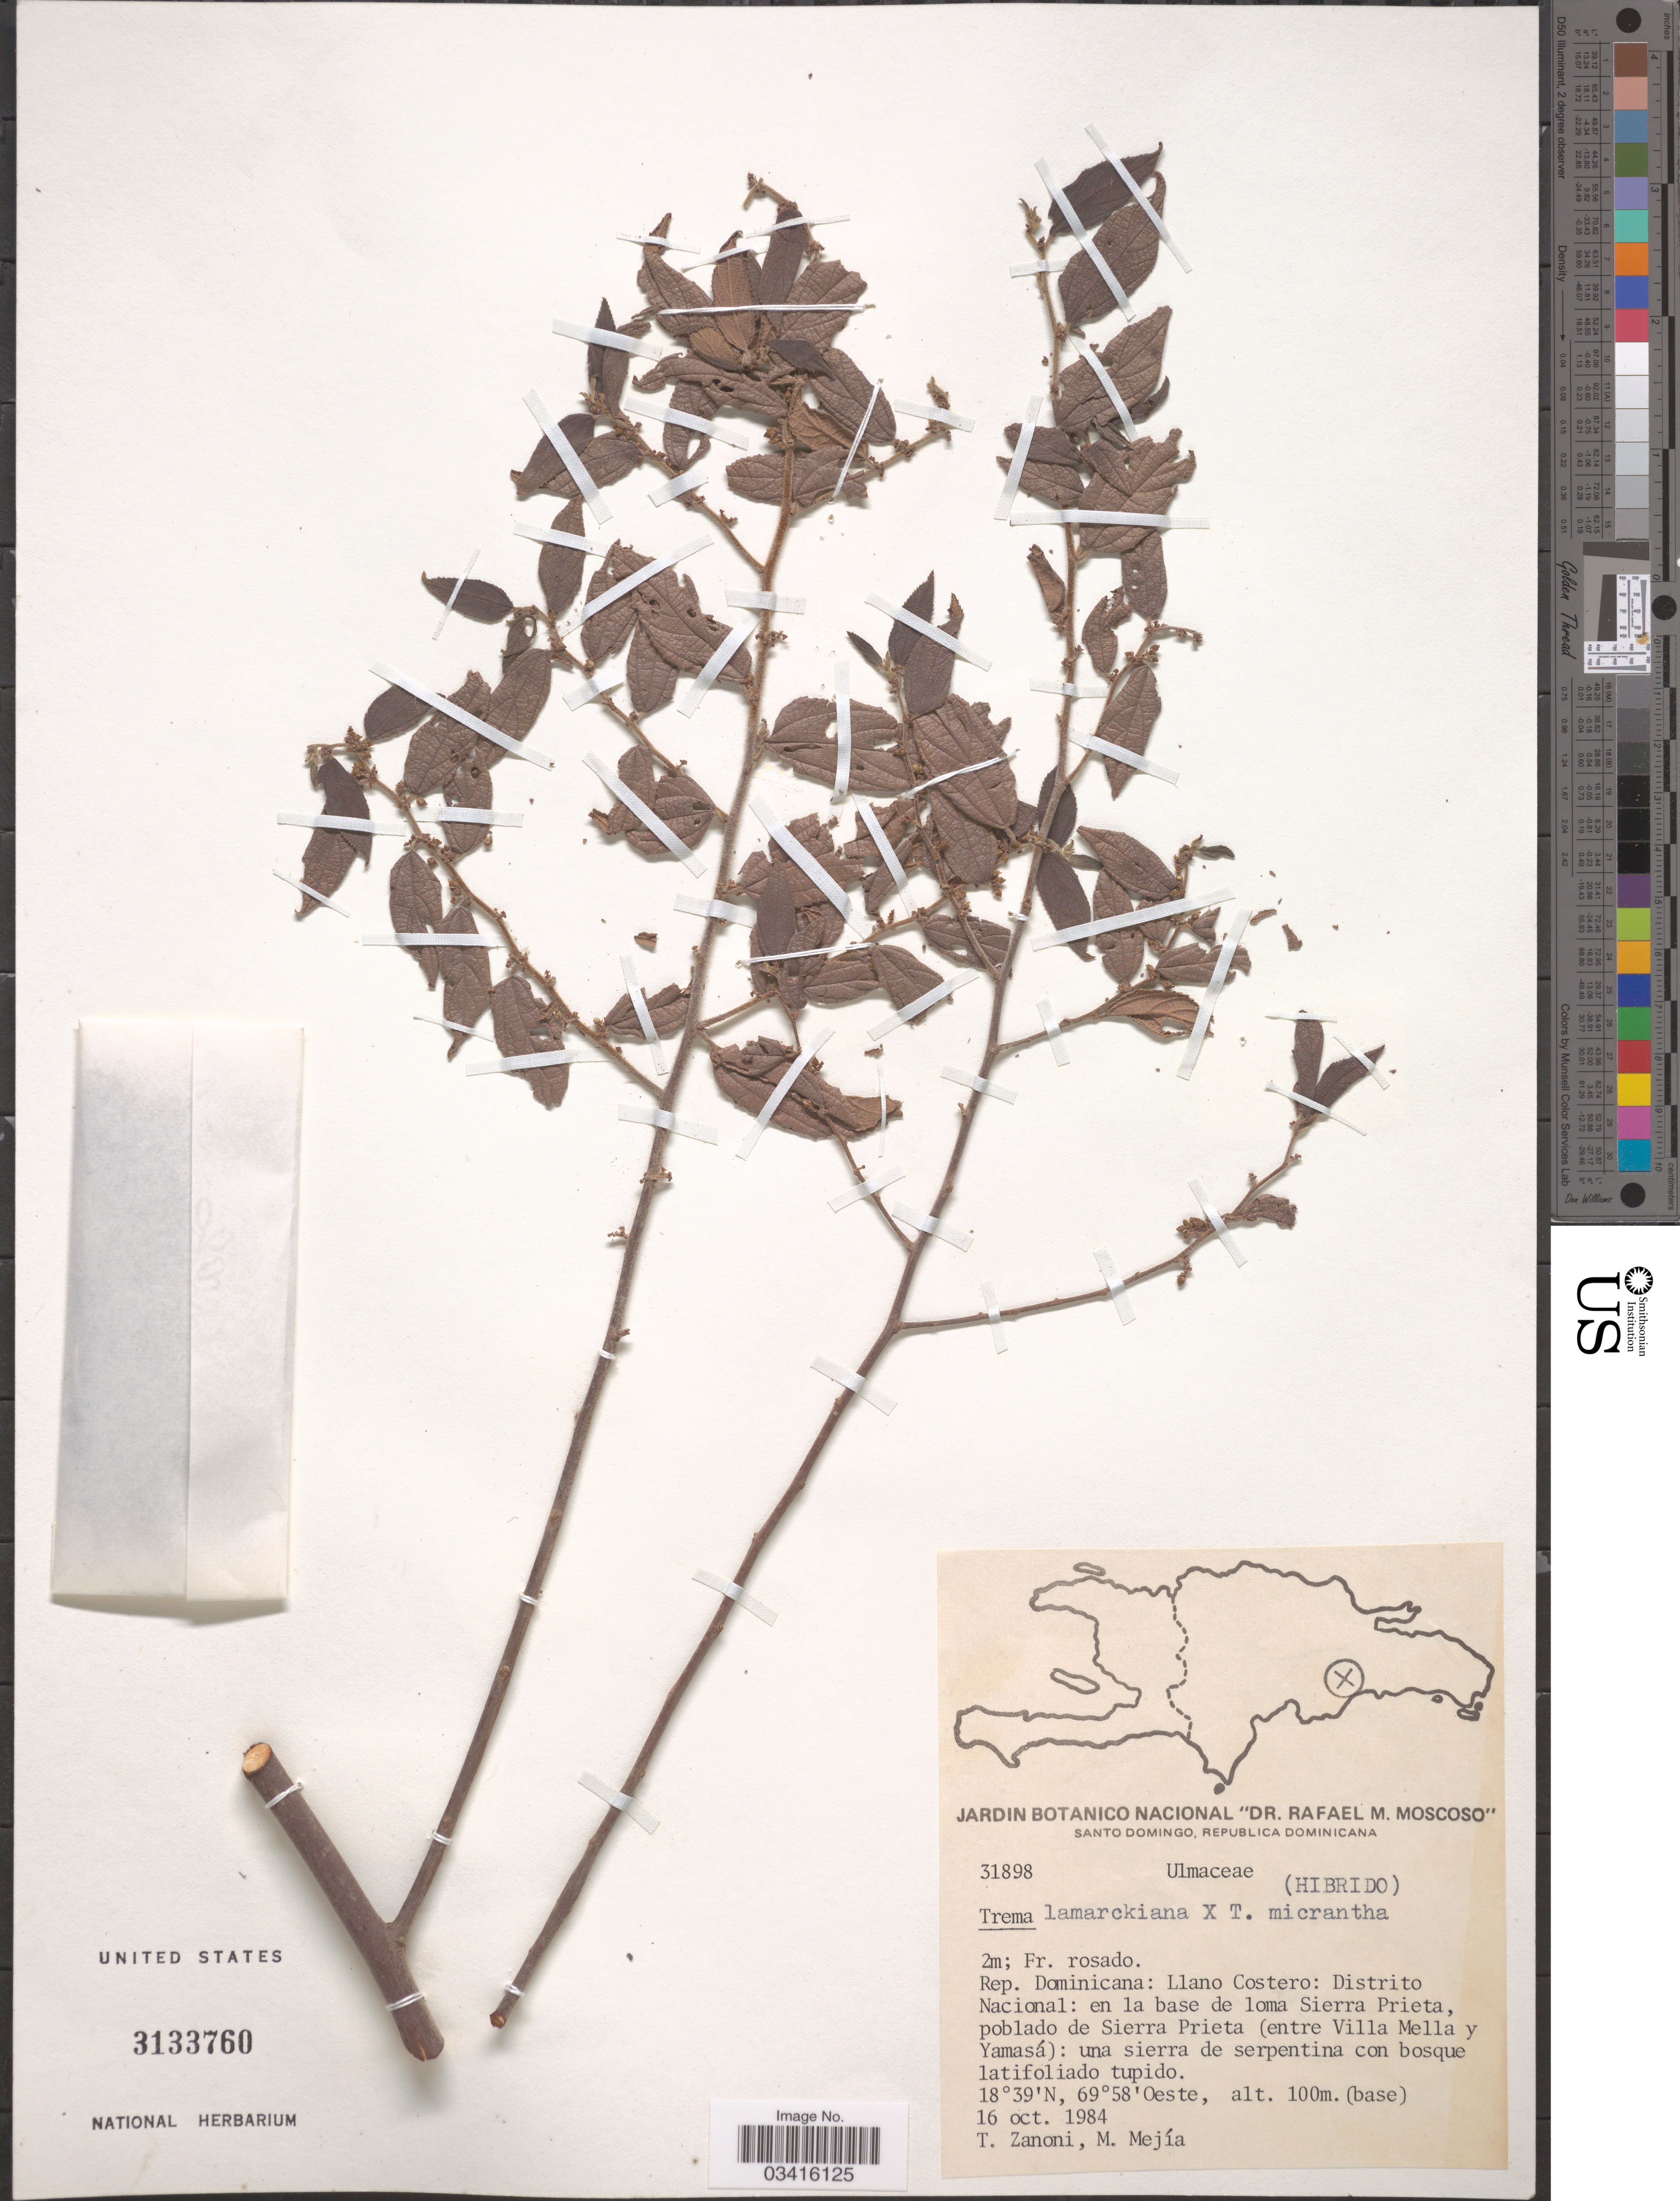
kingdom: Plantae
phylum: Tracheophyta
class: Magnoliopsida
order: Rosales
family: Cannabaceae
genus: Trema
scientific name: Trema lamarckianum x T. micranthum (L.) Blume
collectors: T. Zanoni & M. Mejia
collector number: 31898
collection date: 1984-10-16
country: Dominican Republic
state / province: Distrito Nacional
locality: Llano Costero: en la base de loma Sierra Prieta, poblado de Sierra Prieta (entre Villa Mella y Yamasá).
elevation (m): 100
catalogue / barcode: US 3133760